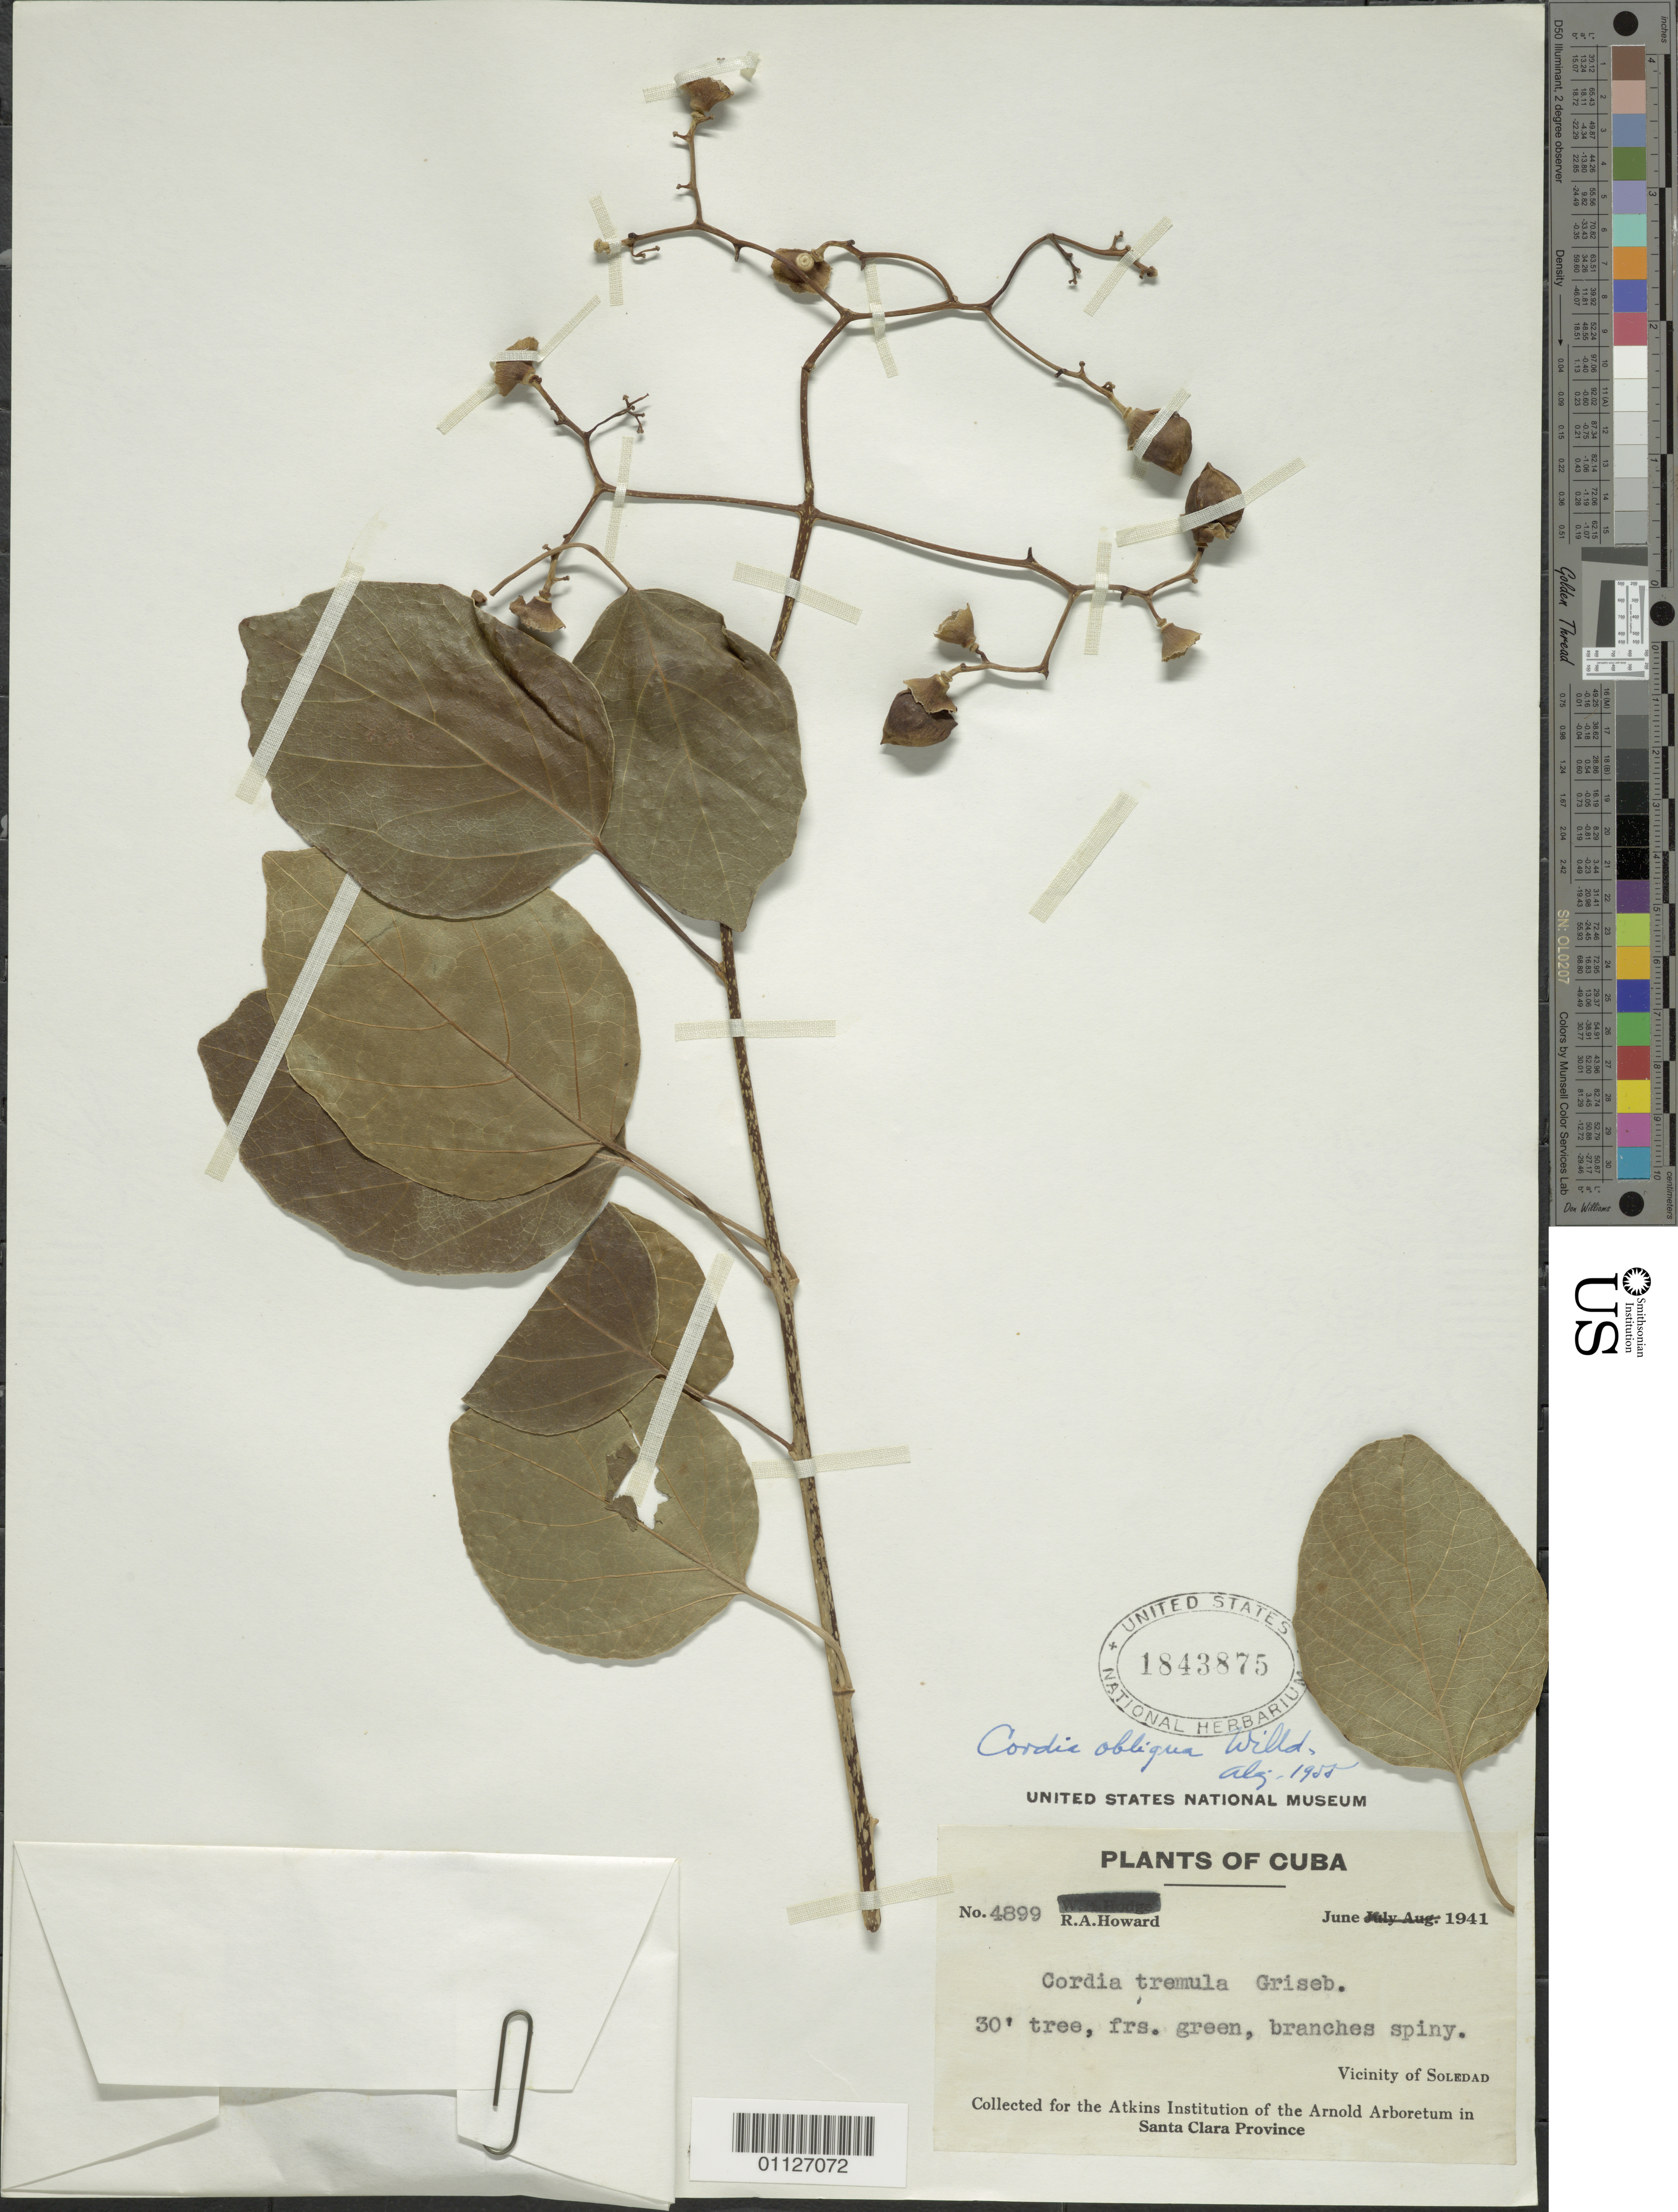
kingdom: Plantae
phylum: Tracheophyta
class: Magnoliopsida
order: Boraginales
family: Cordiaceae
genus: Cordia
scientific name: Cordia obliqua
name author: Willd.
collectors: R. A. Howard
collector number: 4899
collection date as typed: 01 Jun 1941 to 30 Jun 1941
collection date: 1941-06-01/1941-06-30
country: Cuba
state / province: Cienfuegos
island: Cuba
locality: Vicinity of Soledad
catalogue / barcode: US 1843875